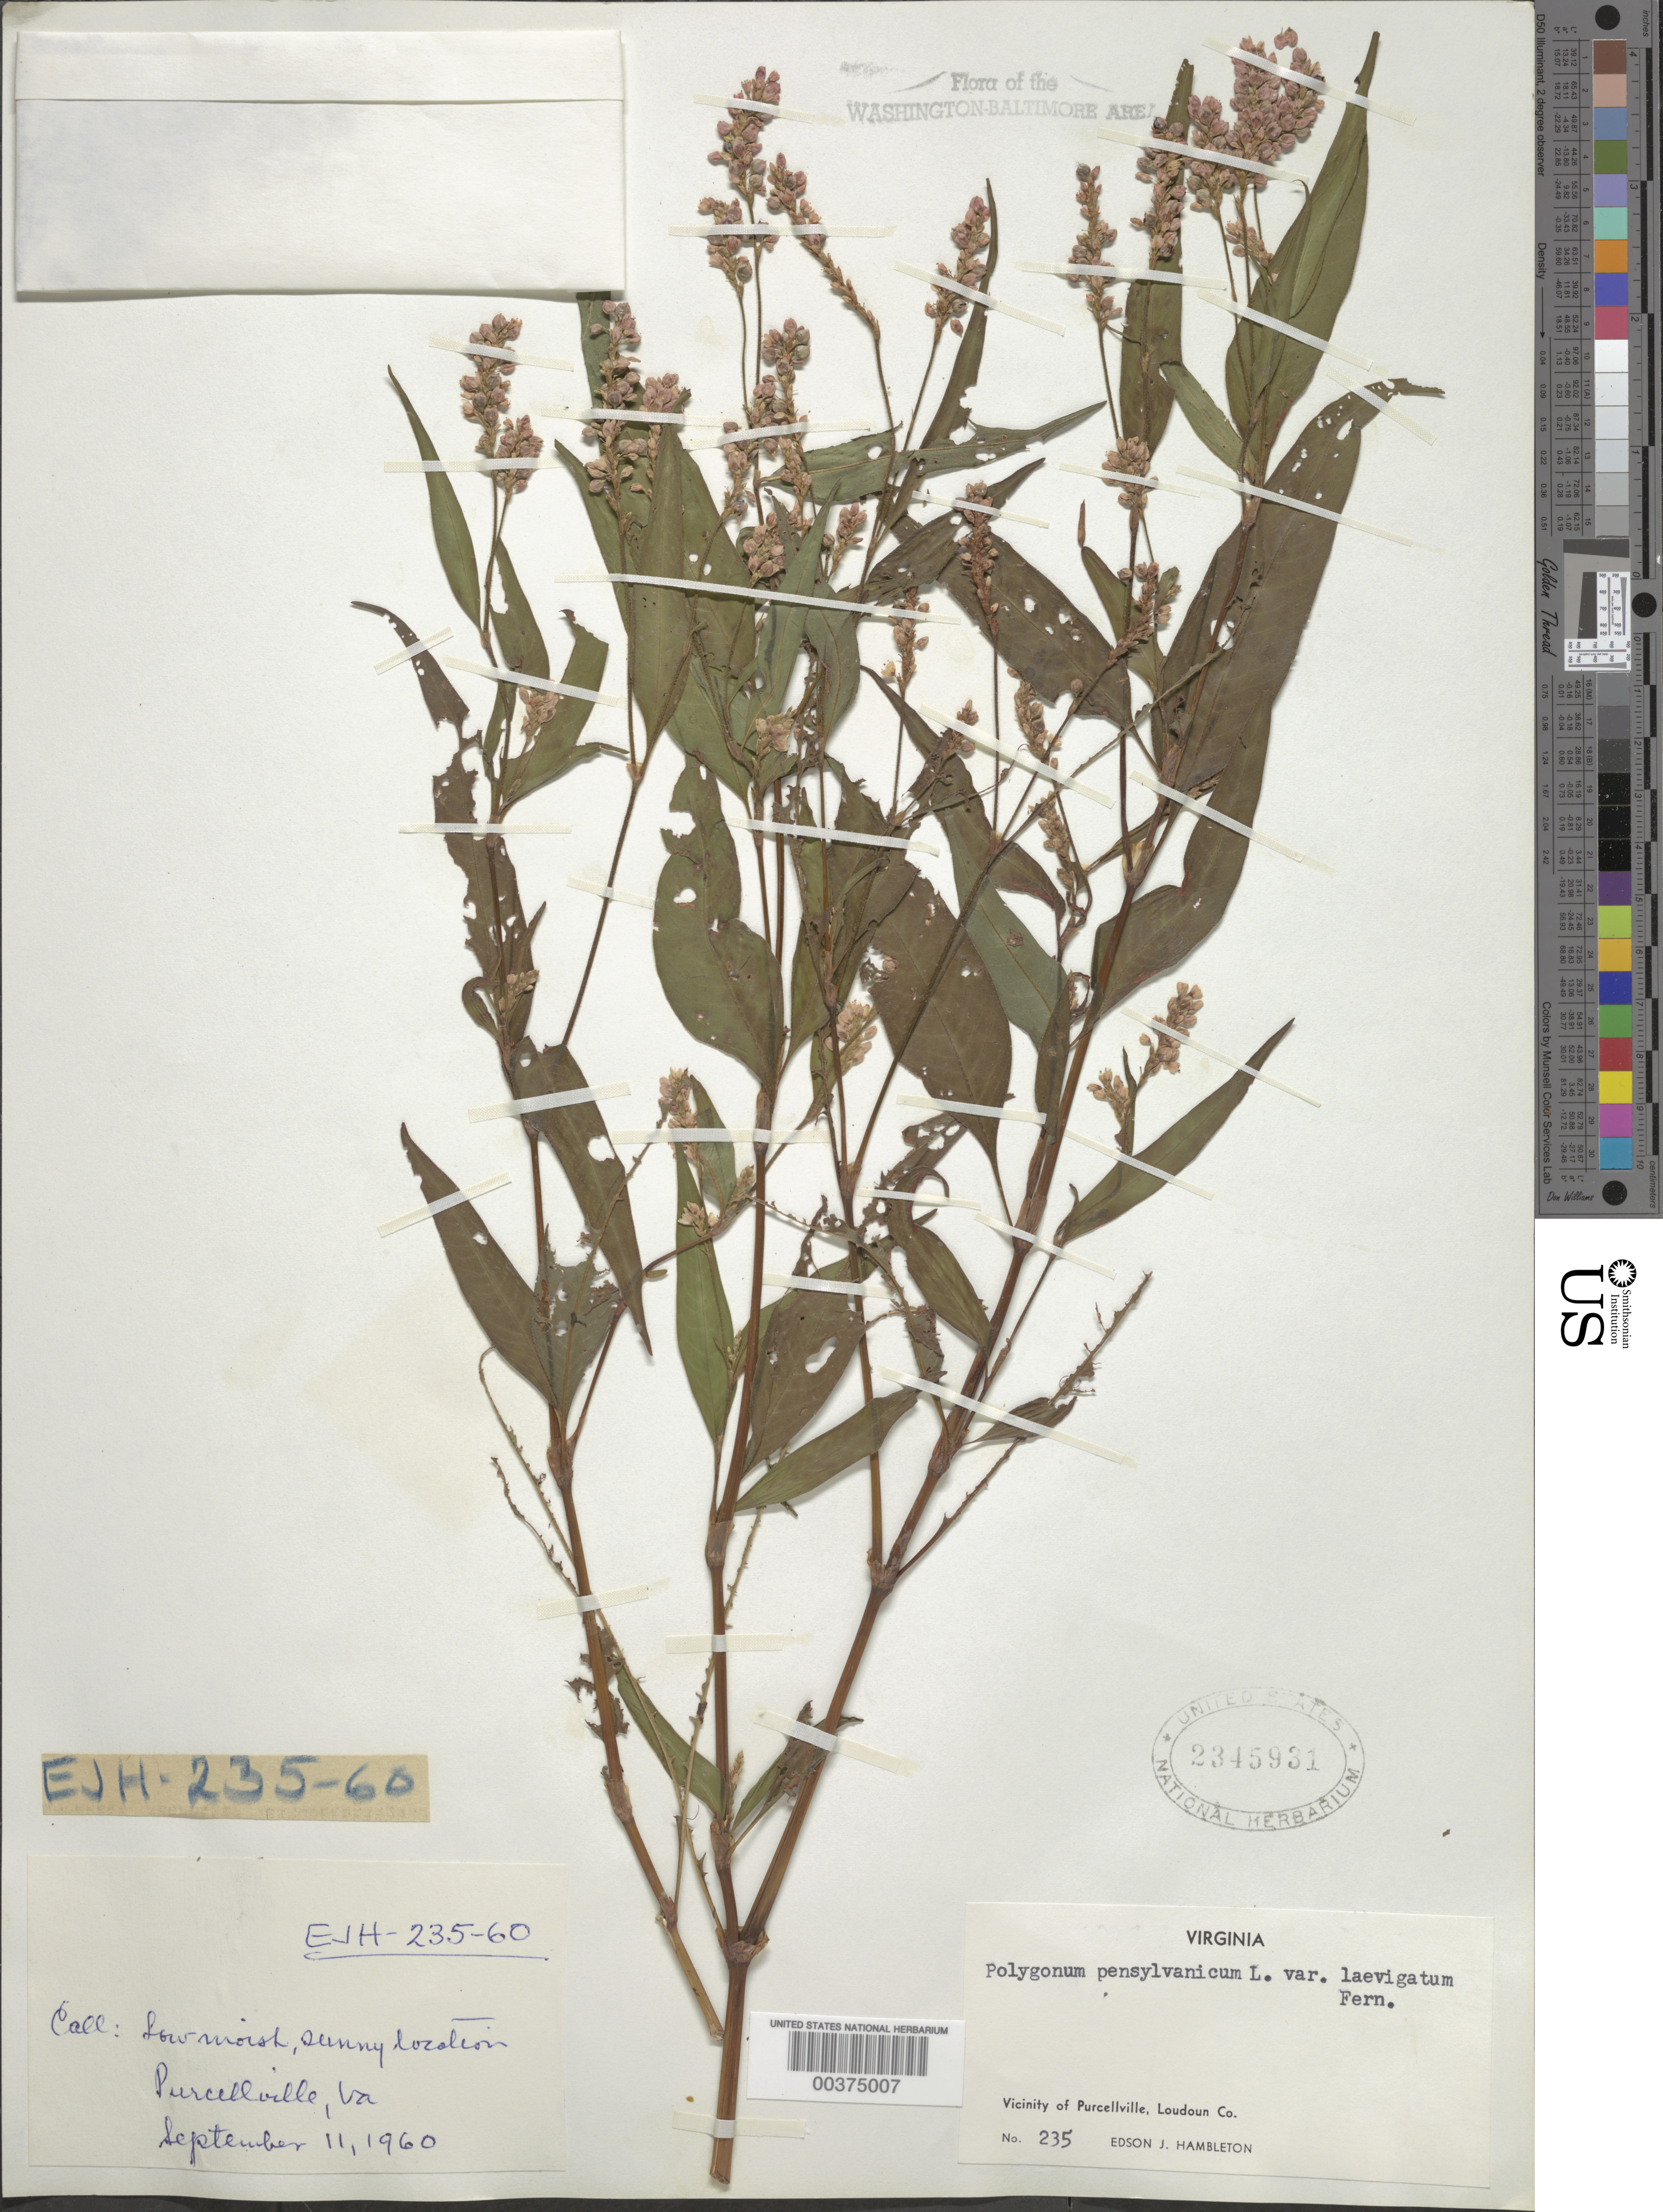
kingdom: Plantae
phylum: Tracheophyta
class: Magnoliopsida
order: Caryophyllales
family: Polygonaceae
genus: Persicaria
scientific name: Persicaria pensylvanica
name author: (L.) M. Gómez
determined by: Atha, D. E.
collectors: E. Hambleton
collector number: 235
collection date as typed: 11 Sep 1960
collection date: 1960-09-11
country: United States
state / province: Virginia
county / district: Loudoun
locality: Purcellville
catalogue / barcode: US 2345931